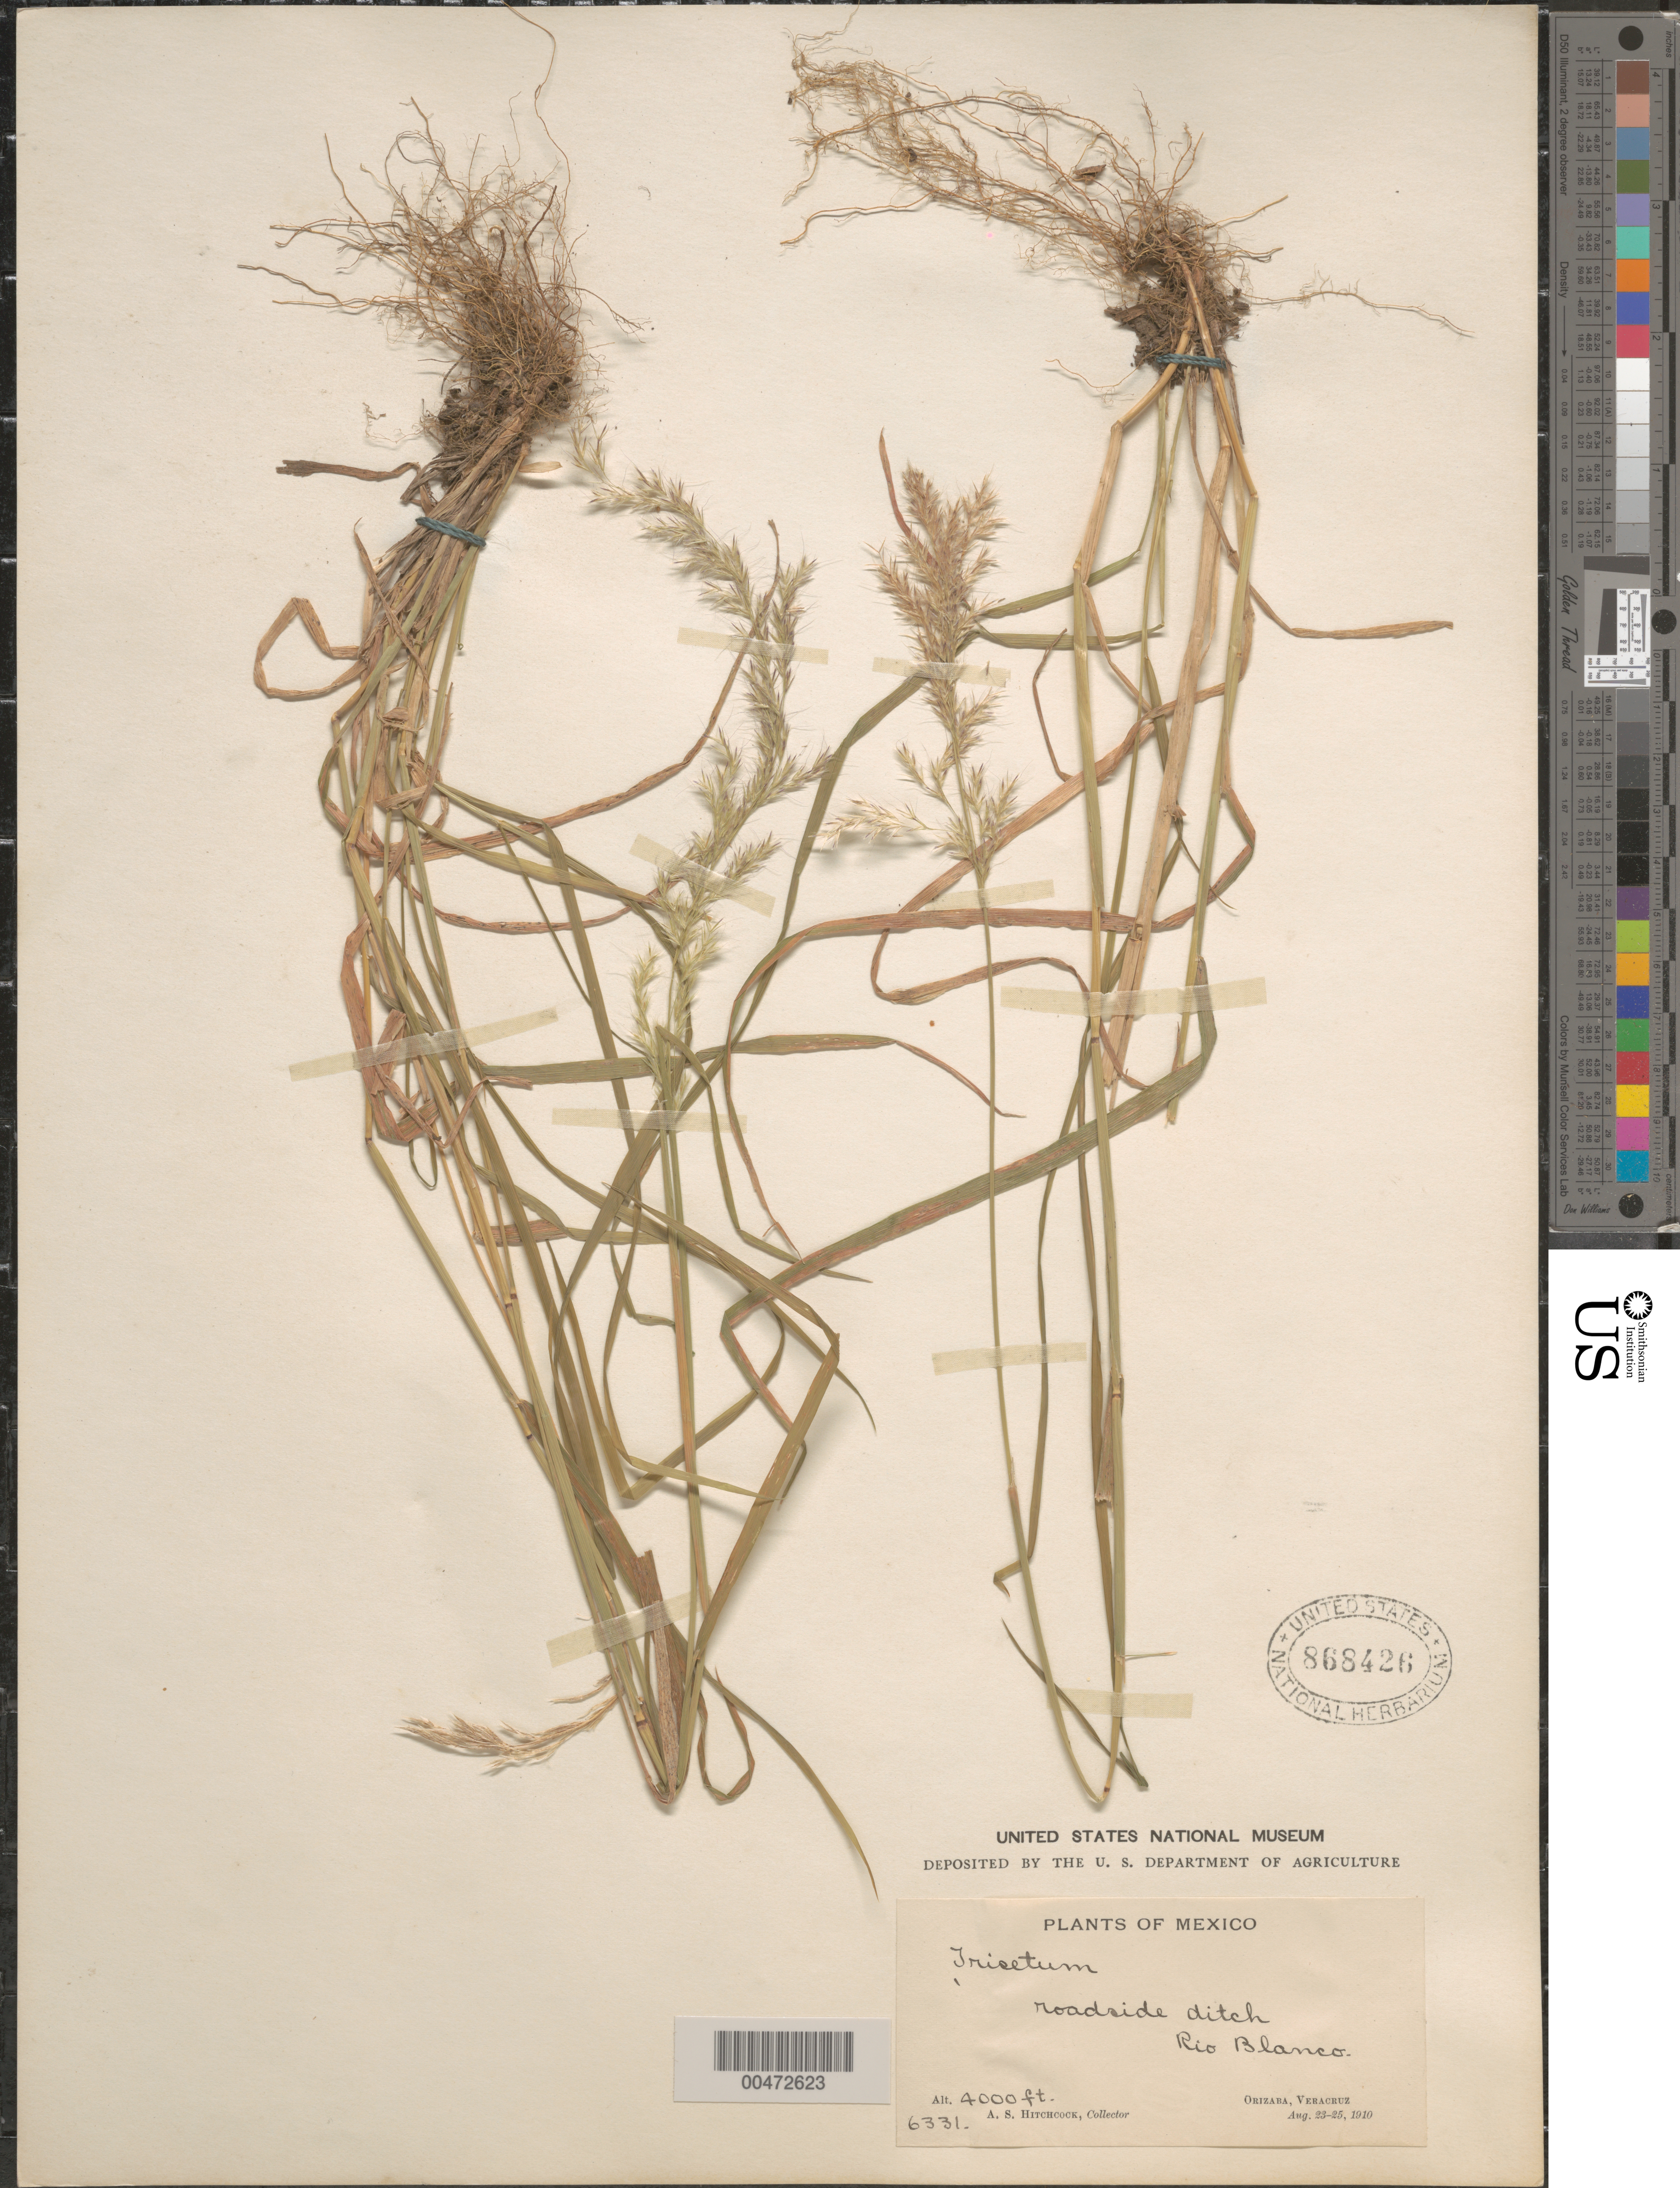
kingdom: Plantae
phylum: Tracheophyta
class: Liliopsida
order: Poales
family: Poaceae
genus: Trisetum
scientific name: Trisetum deyeuxioides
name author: (Kunth) Kunth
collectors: A. S. Hitchcock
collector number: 6331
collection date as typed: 23 Aug 1910 to 25 Aug 1910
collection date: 1910-08-23/1910-08-25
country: Mexico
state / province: Veracruz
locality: Rio Blanco, Orizaba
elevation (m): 1219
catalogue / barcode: US 868426